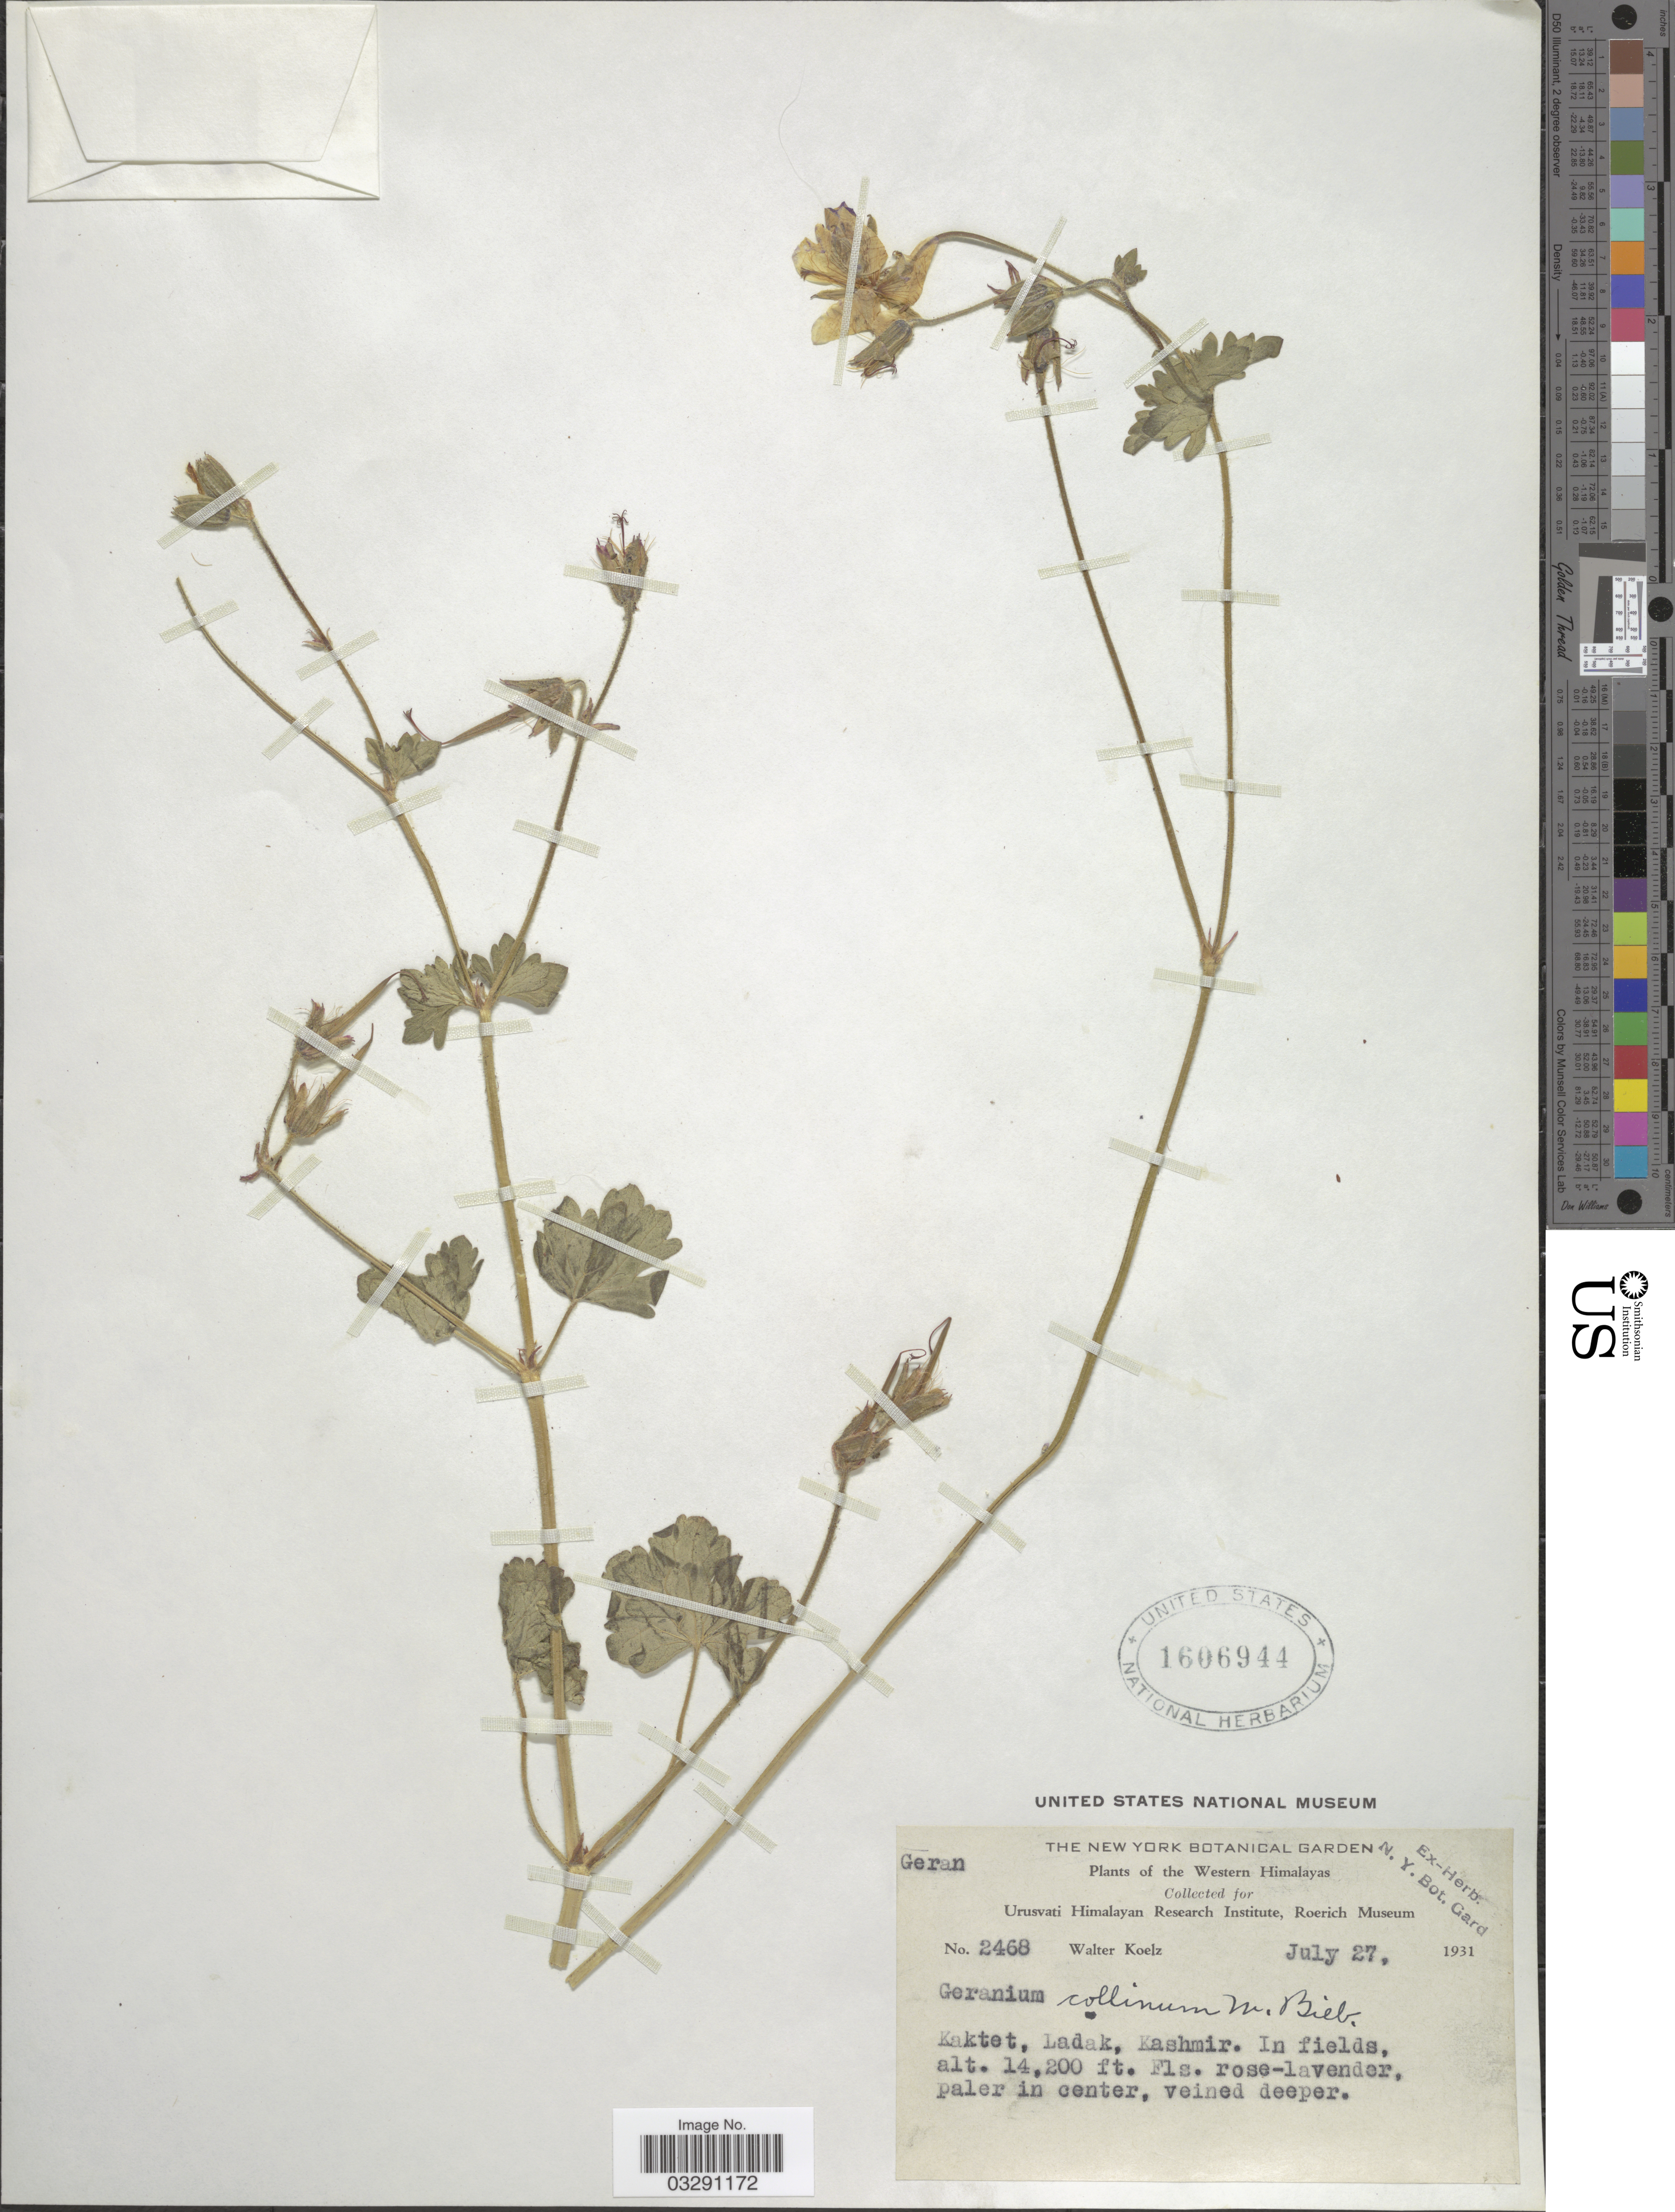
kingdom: Plantae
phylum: Tracheophyta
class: Magnoliopsida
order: Geraniales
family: Geraniaceae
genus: Geranium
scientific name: Geranium collinum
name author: Stephan ex Willd.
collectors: W. N. Koelz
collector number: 2468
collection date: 1931-07-27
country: India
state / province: Ladakh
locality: Western Himalayas. Kaktet, Ladak.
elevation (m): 4328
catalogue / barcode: US 1606944